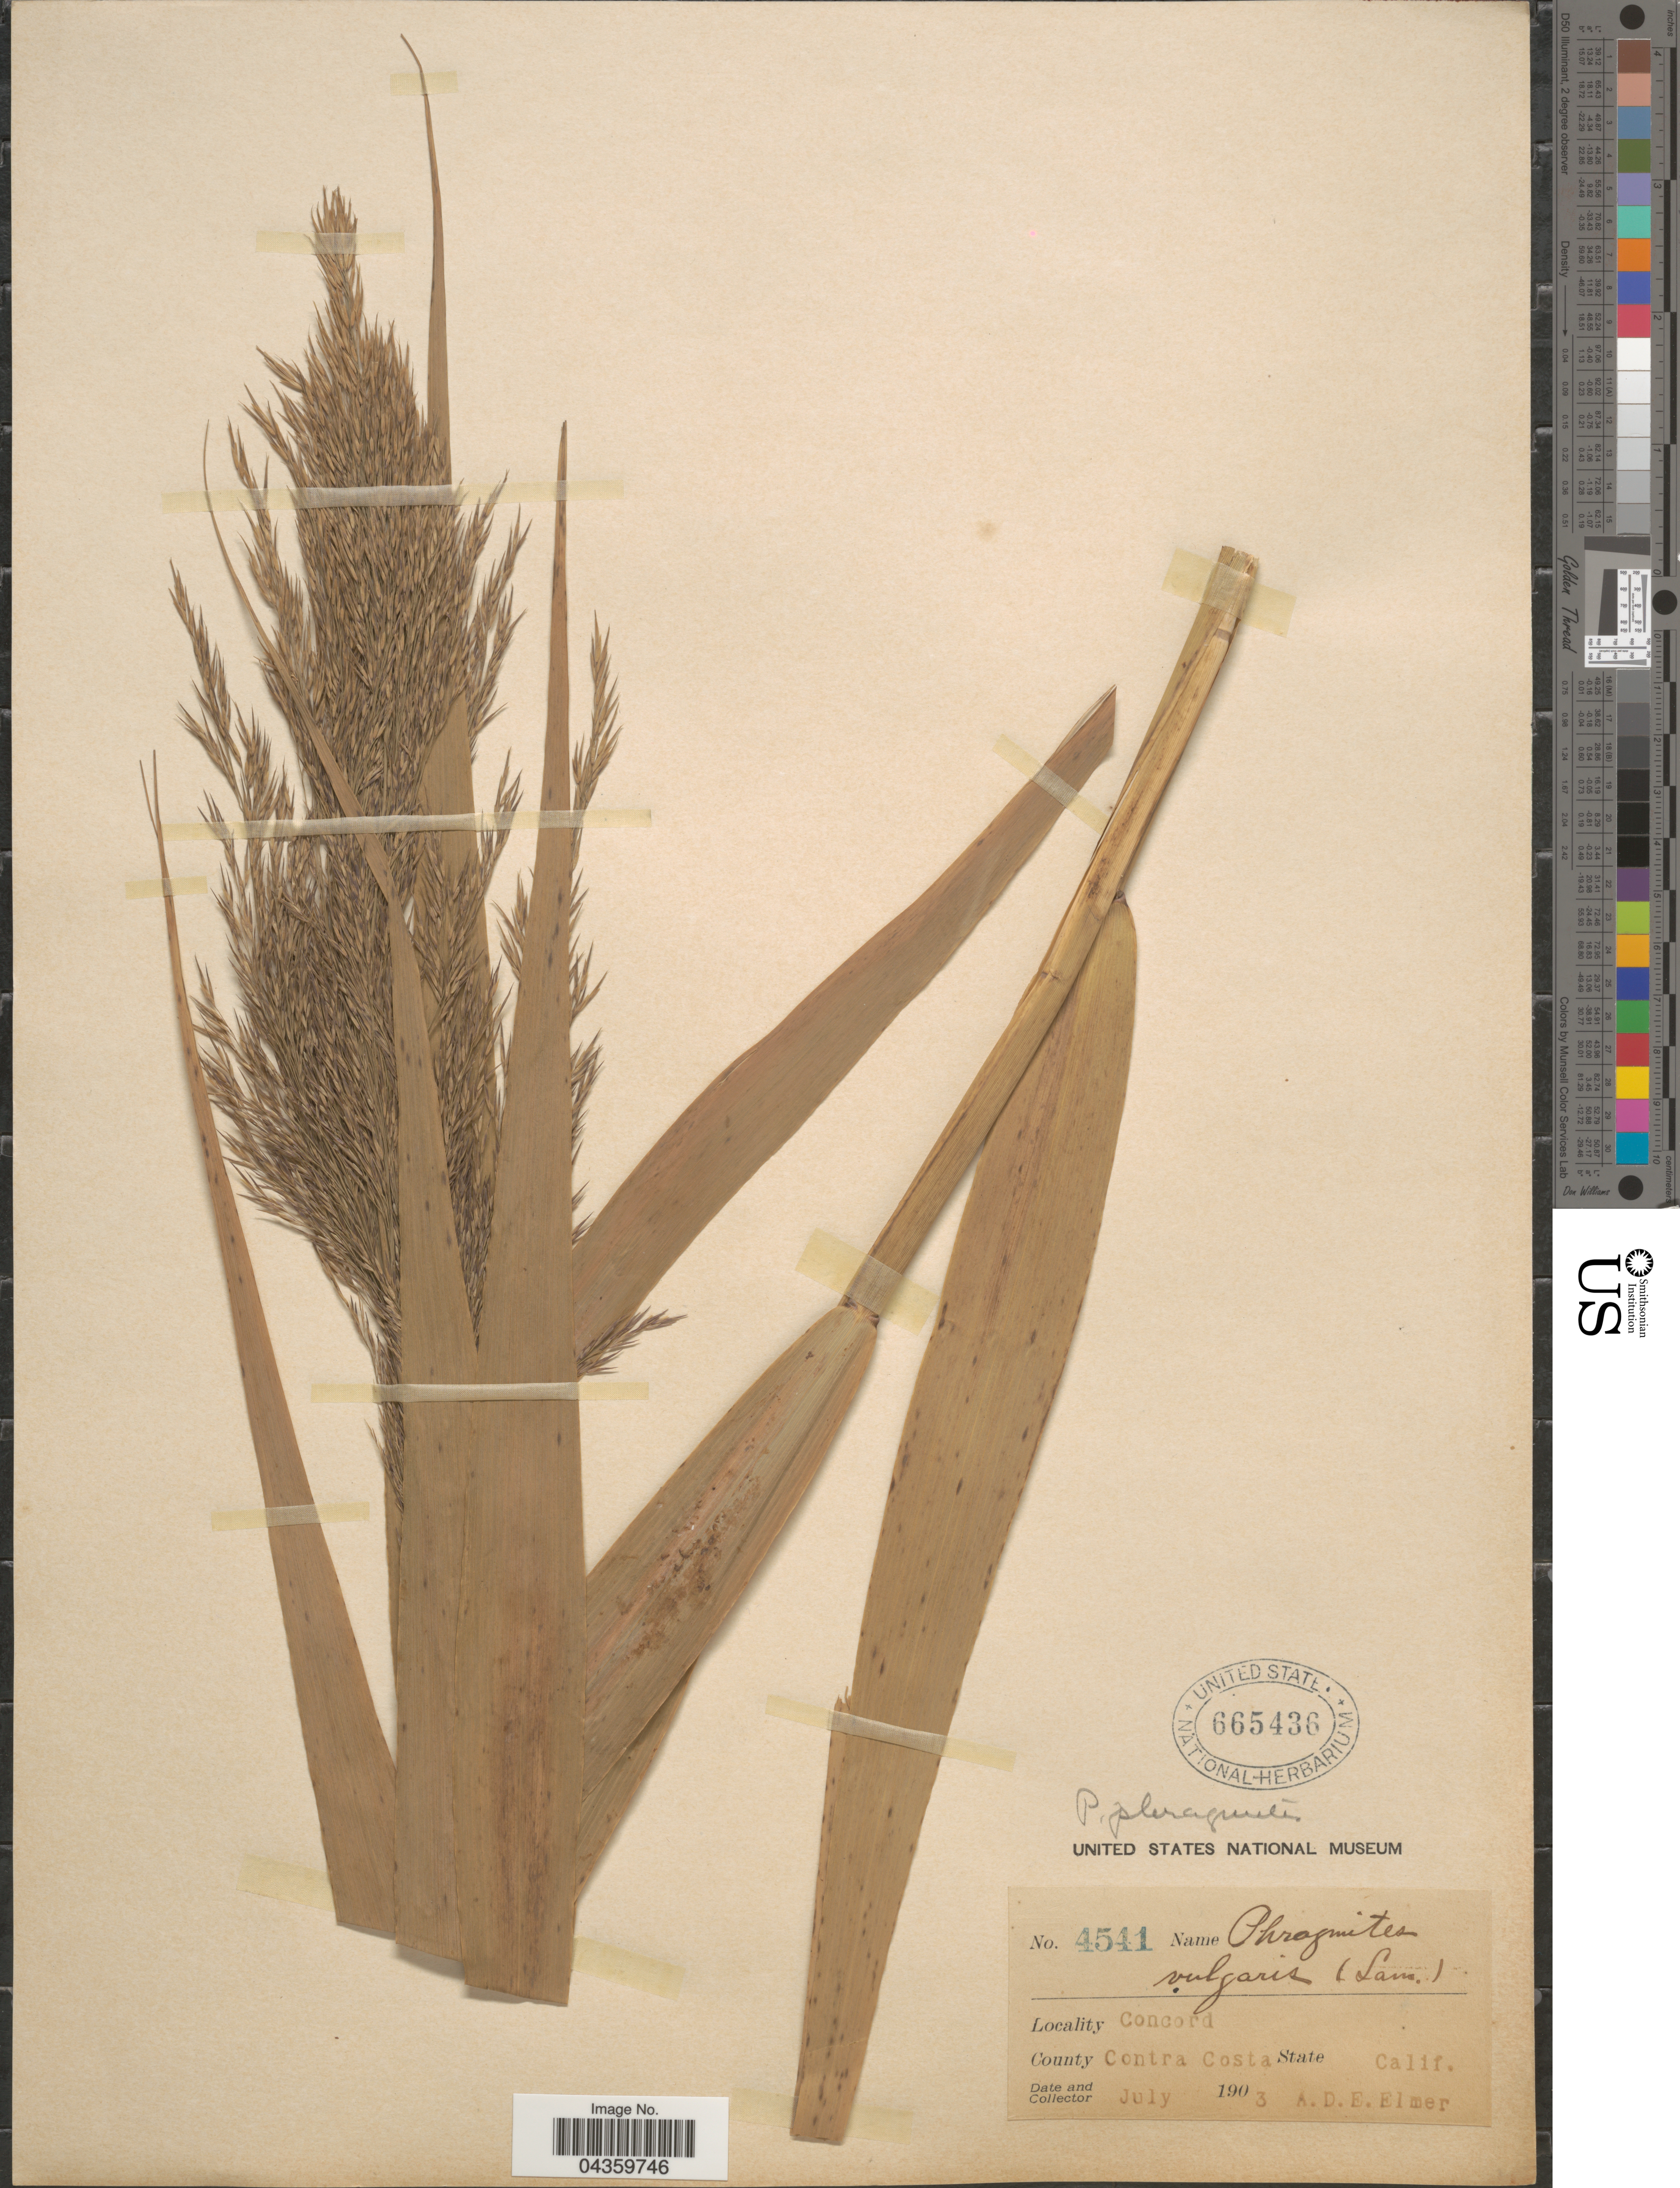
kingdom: Plantae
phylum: Tracheophyta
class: Liliopsida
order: Poales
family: Poaceae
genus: Phragmites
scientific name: Phragmites australis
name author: (Cav.) Trin. ex Steud.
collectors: A. D. E. Elmer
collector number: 4541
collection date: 1903-07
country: United States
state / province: California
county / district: Contra Costa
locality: Concord. County Contra Costa.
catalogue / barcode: US 665436